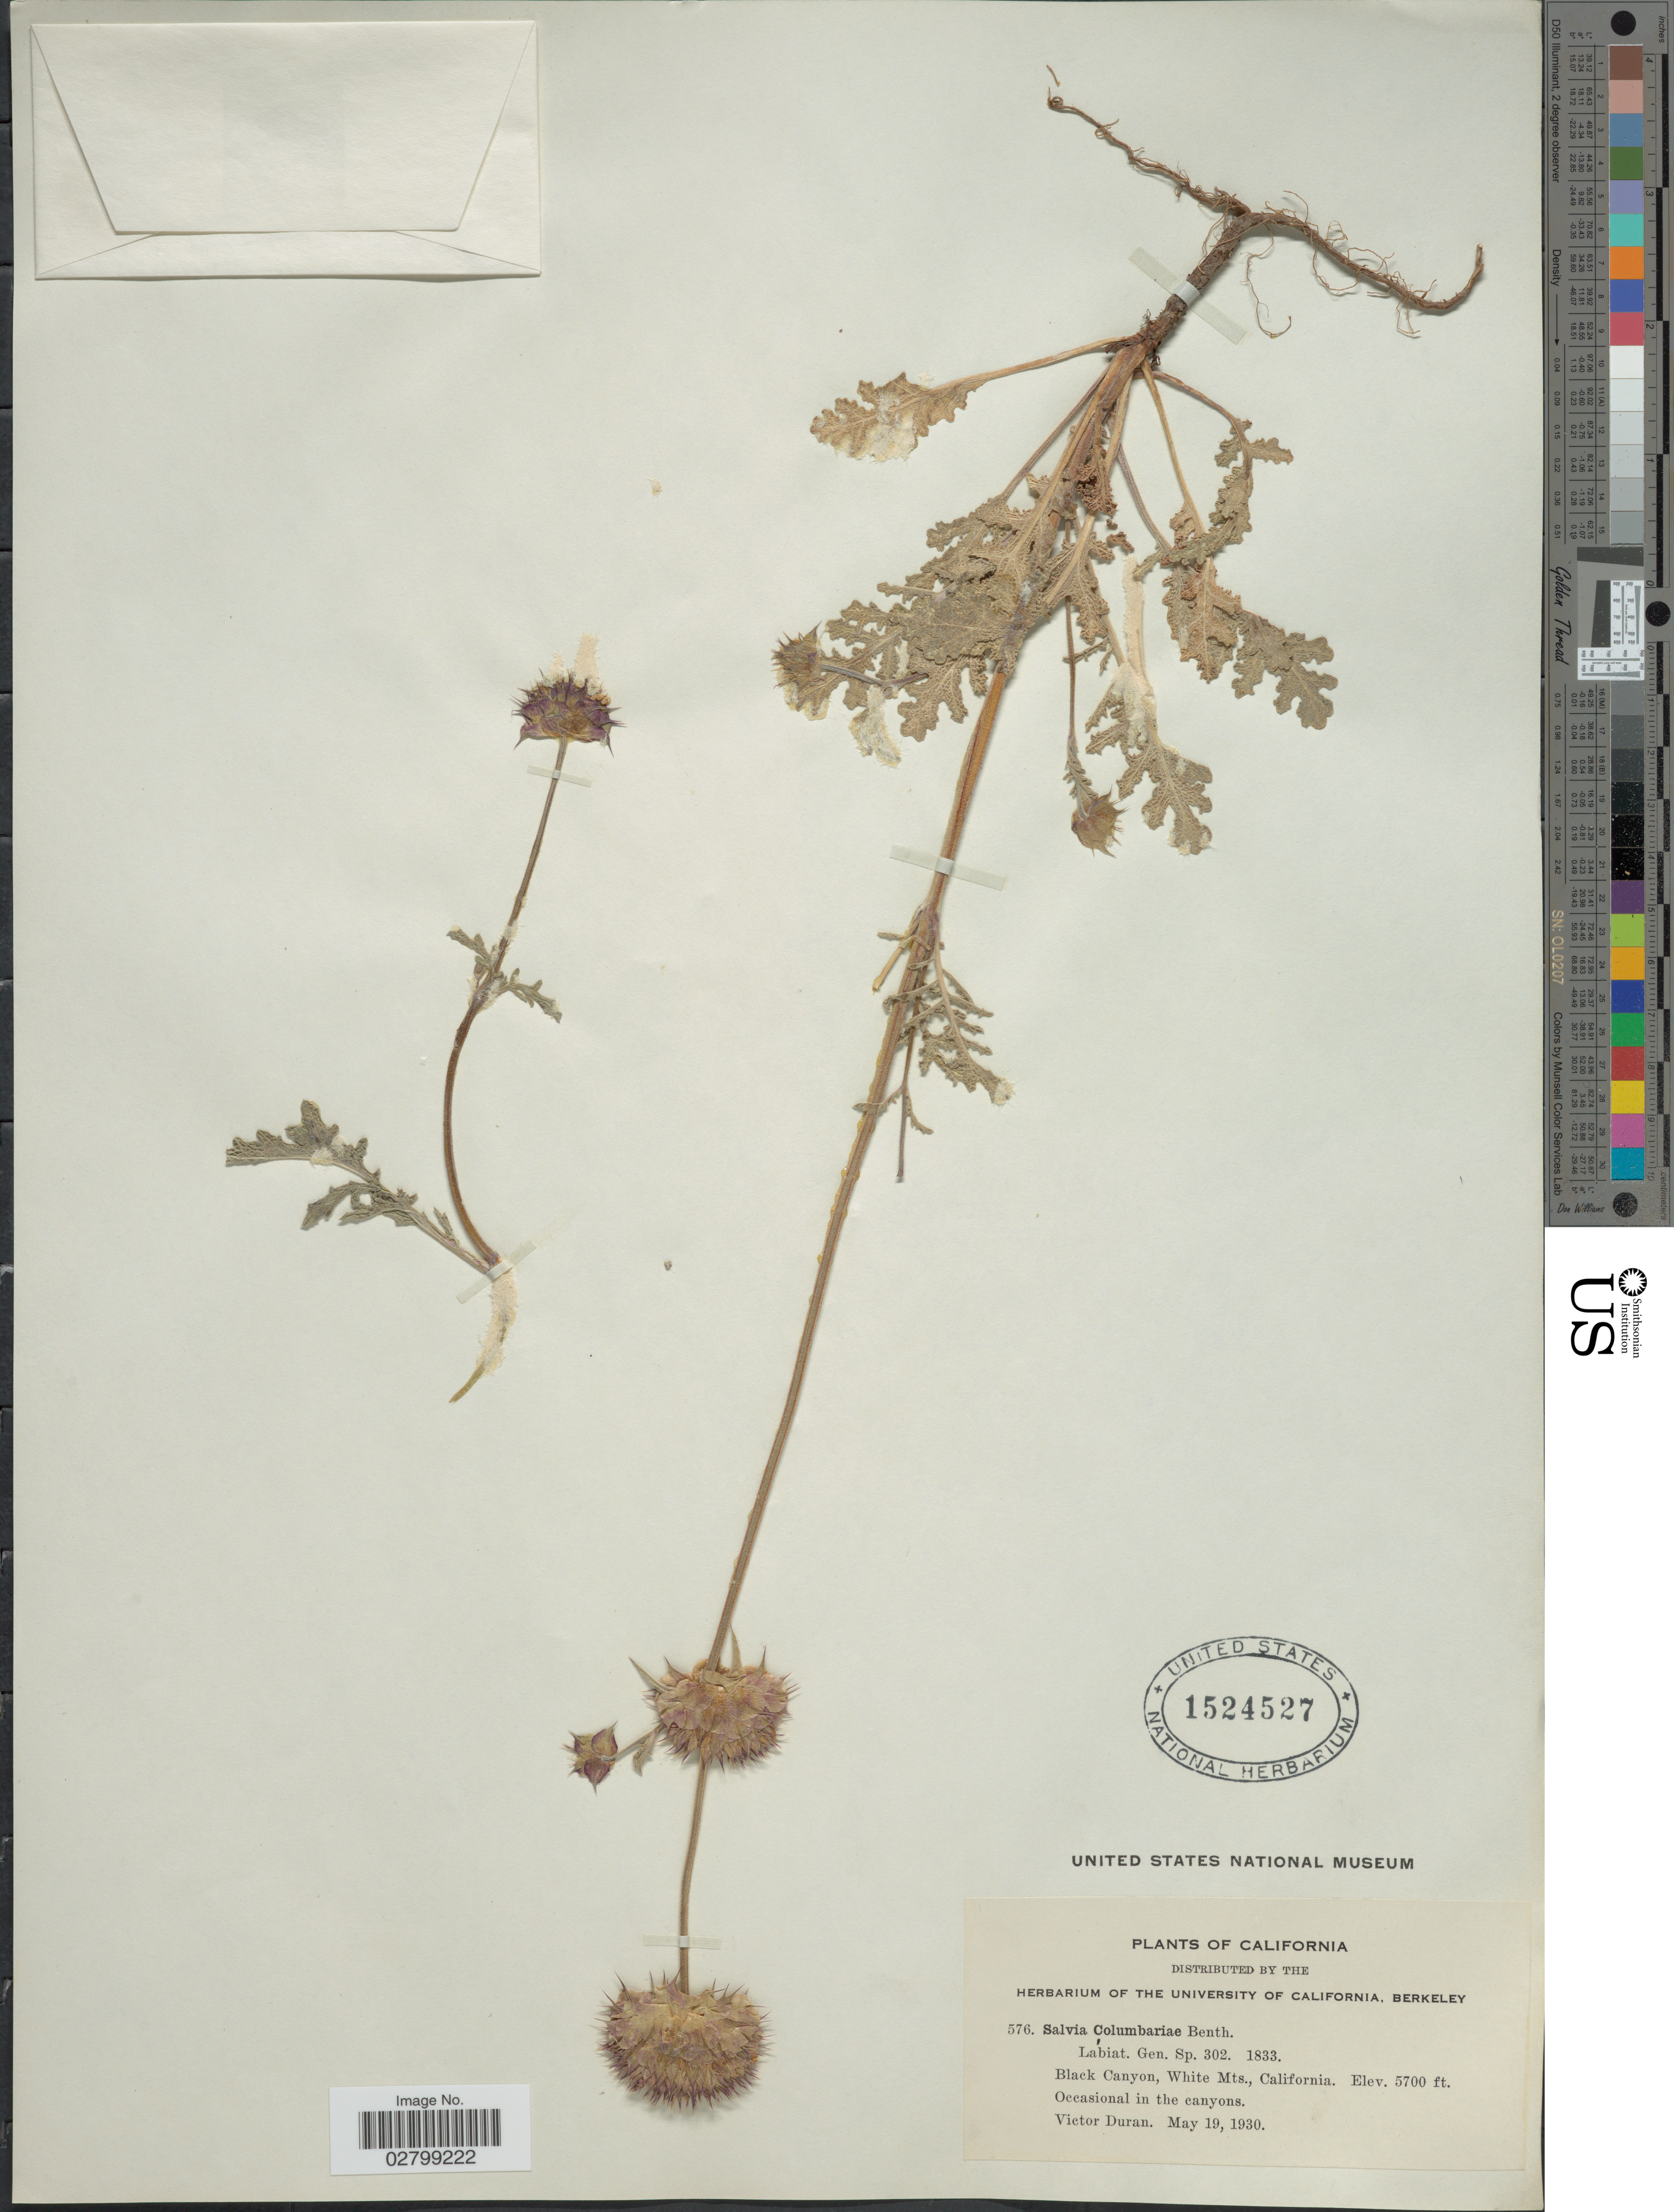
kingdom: Plantae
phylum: Tracheophyta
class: Magnoliopsida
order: Lamiales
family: Lamiaceae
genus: Salvia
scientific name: Salvia columbariae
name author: Benth.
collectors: V. Duran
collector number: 576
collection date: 1930-05-19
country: United States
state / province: California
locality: Black Canyon, White Mts.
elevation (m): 1737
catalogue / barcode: US 1524527